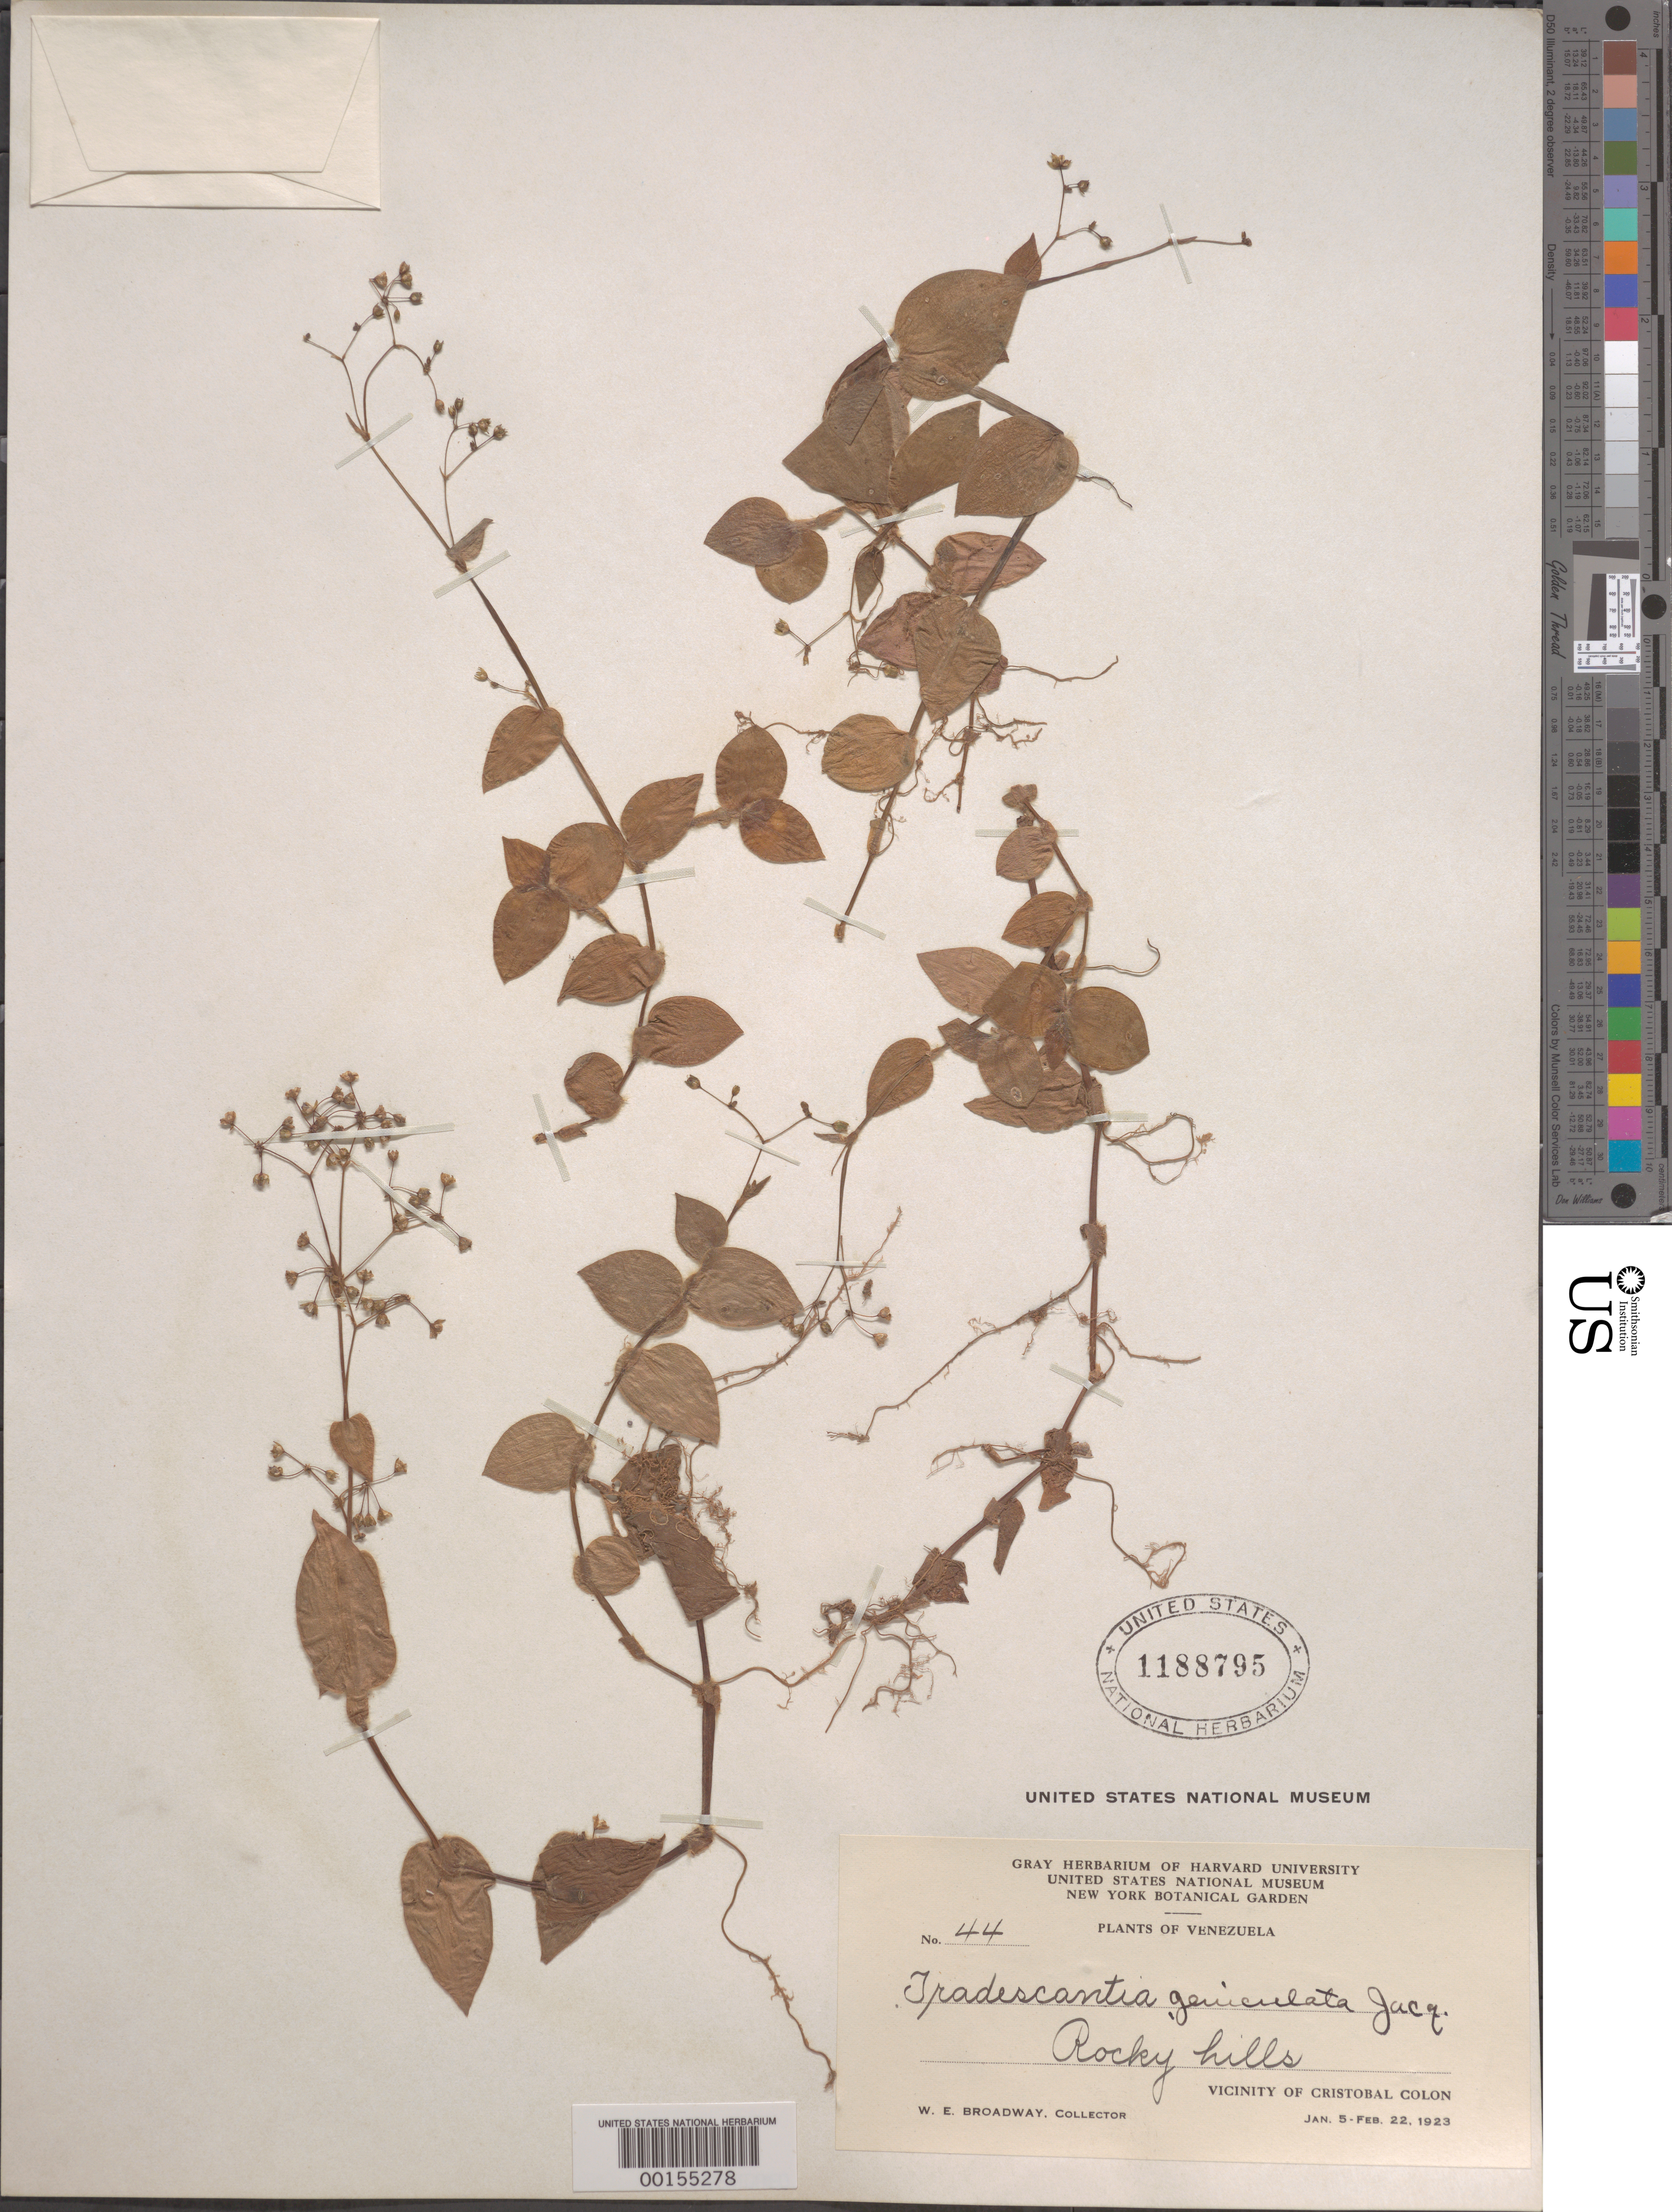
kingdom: Plantae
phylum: Tracheophyta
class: Liliopsida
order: Commelinales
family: Commelinaceae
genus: Gibasis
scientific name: Gibasis geniculata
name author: (Jacq.) Rohweder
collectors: W. E. Broadway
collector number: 44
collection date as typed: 05 Jan 1923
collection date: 1923-01-05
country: Venezuela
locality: Cristobal colon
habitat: Rocky hill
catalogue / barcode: US 1188795